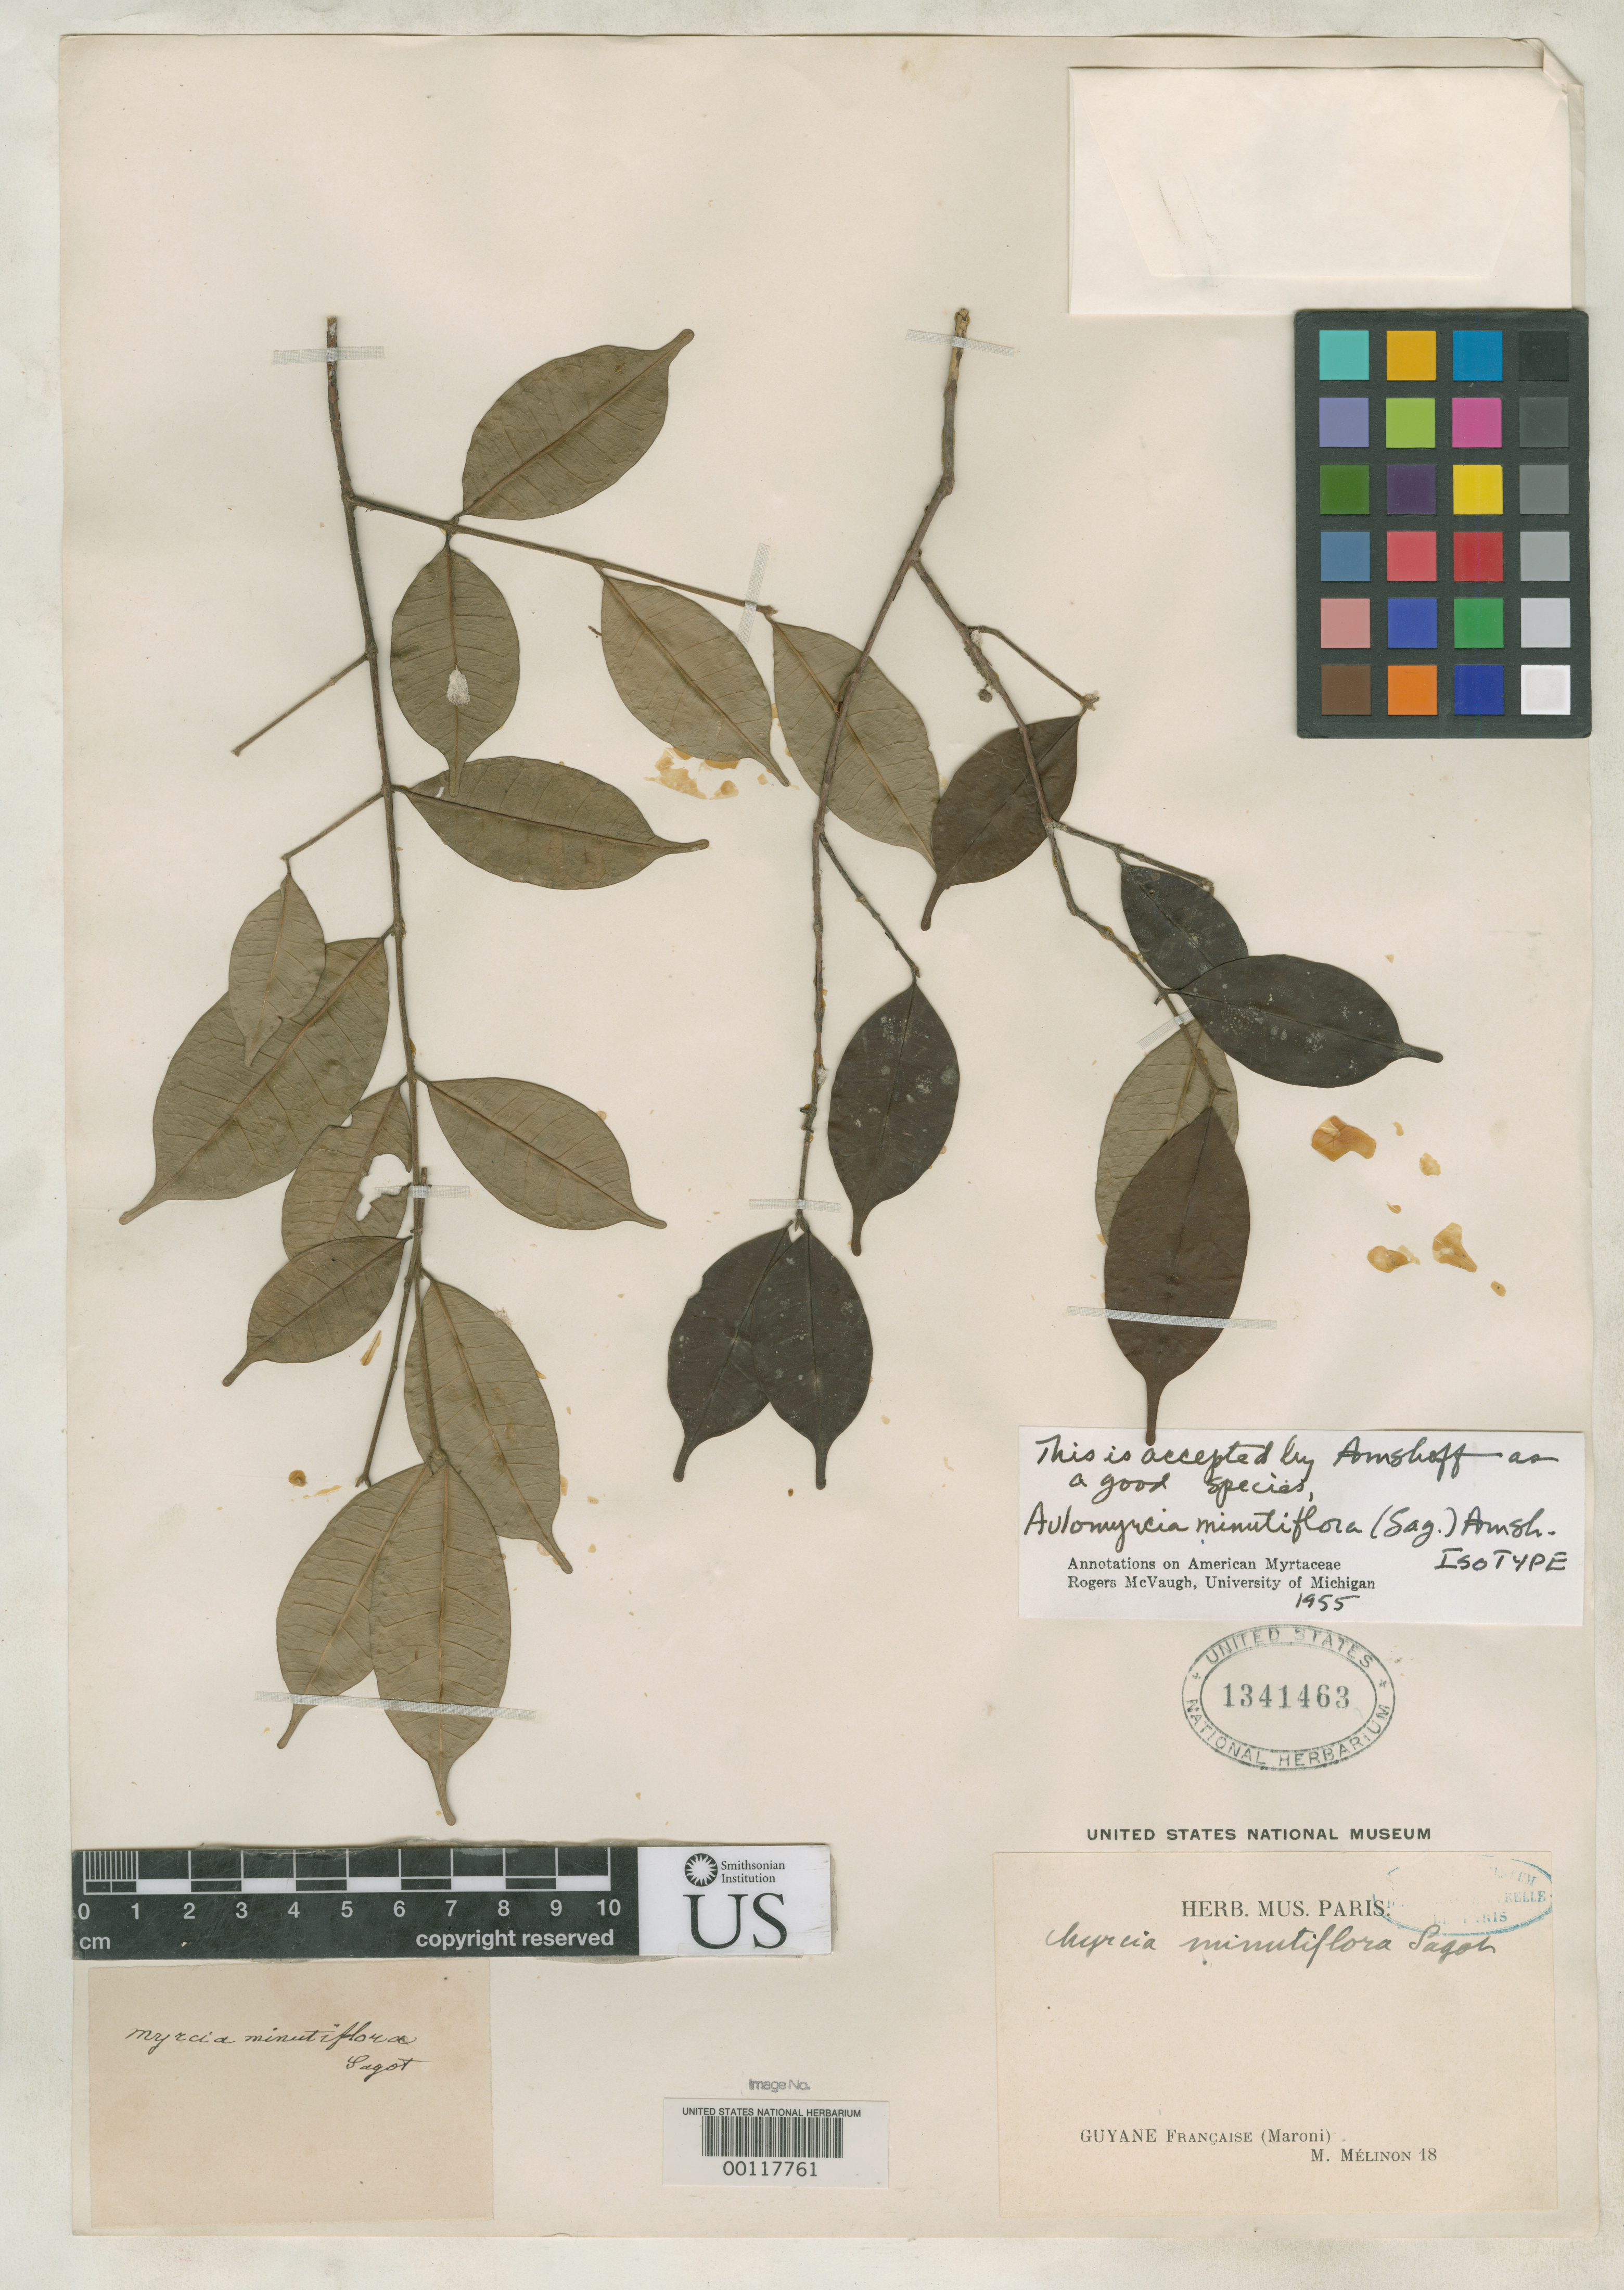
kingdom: Plantae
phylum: Tracheophyta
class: Magnoliopsida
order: Myrtales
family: Myrtaceae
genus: Myrcia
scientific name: Myrcia minutiflora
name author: Sagot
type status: Isotype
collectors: M. Melinon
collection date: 1863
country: French Guiana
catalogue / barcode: US 1341463